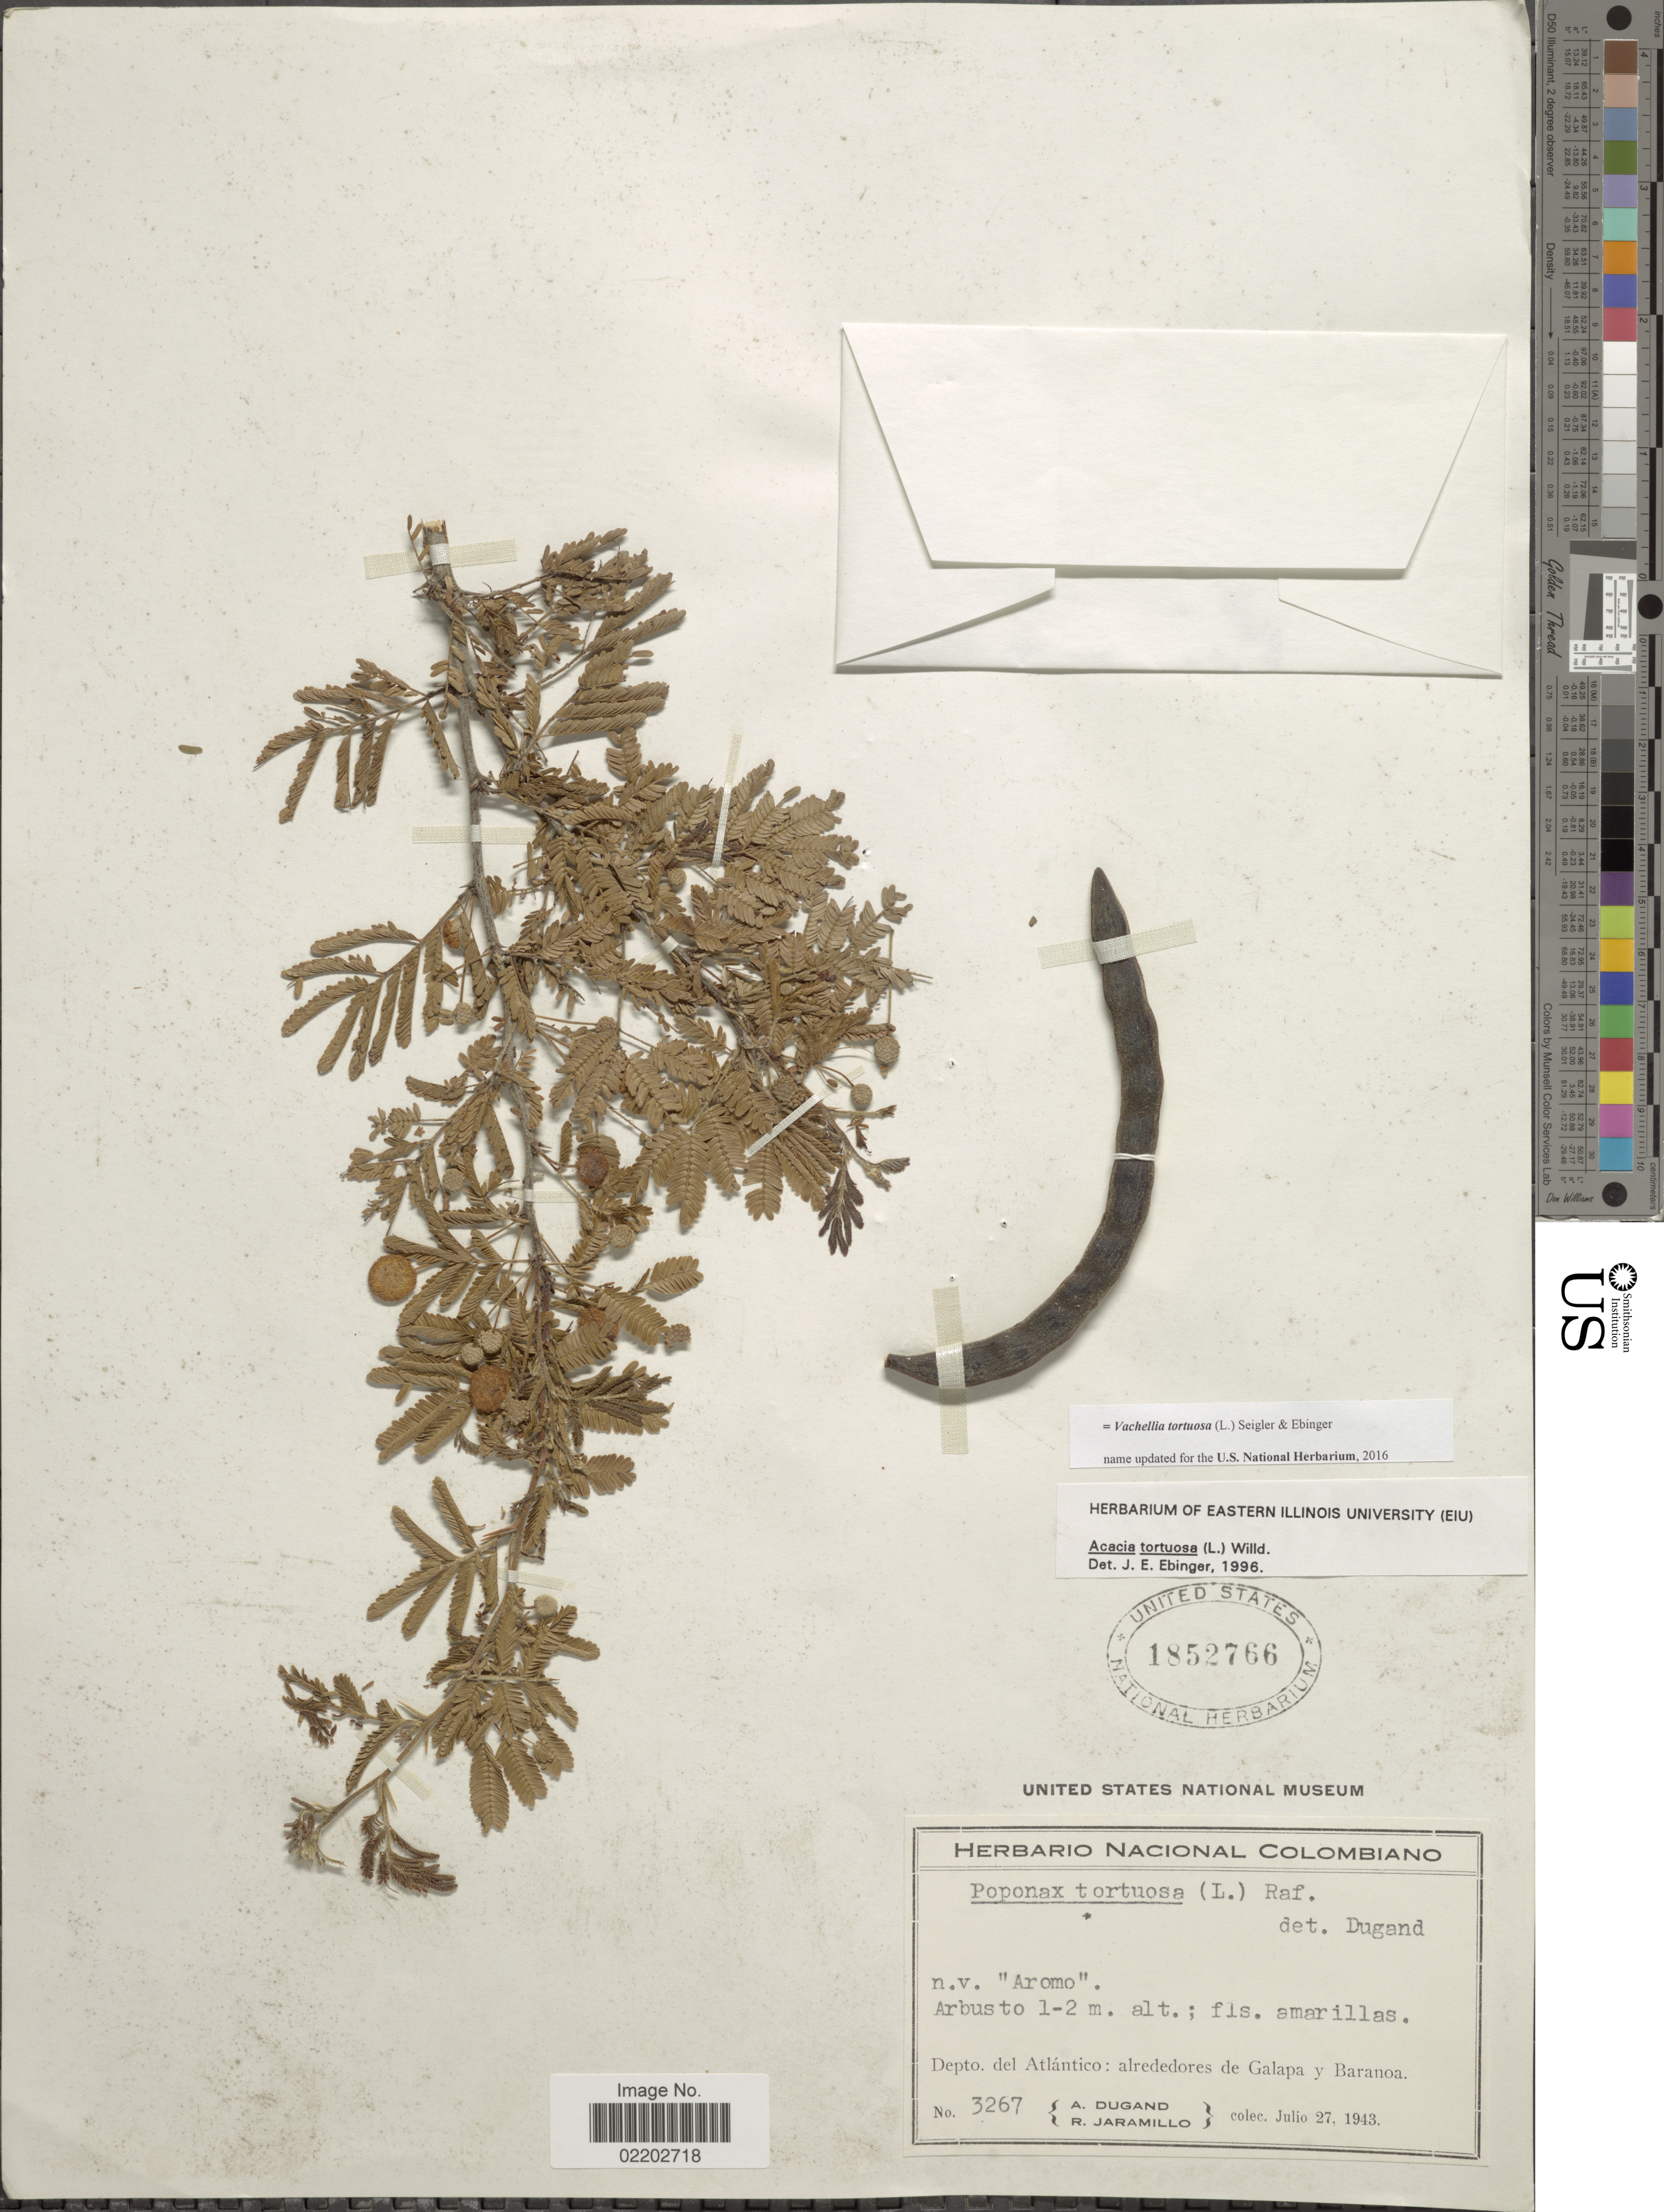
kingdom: Plantae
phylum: Tracheophyta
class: Magnoliopsida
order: Fabales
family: Fabaceae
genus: Vachellia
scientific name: Vachellia tortuosa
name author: (L.) Seigler & Ebinger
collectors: A. Dugand & R. Jaramillo M.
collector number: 3267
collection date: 1943-07-27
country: Colombia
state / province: Atlántico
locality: Alrededores de Galapa y Baranoa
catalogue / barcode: US 1852766